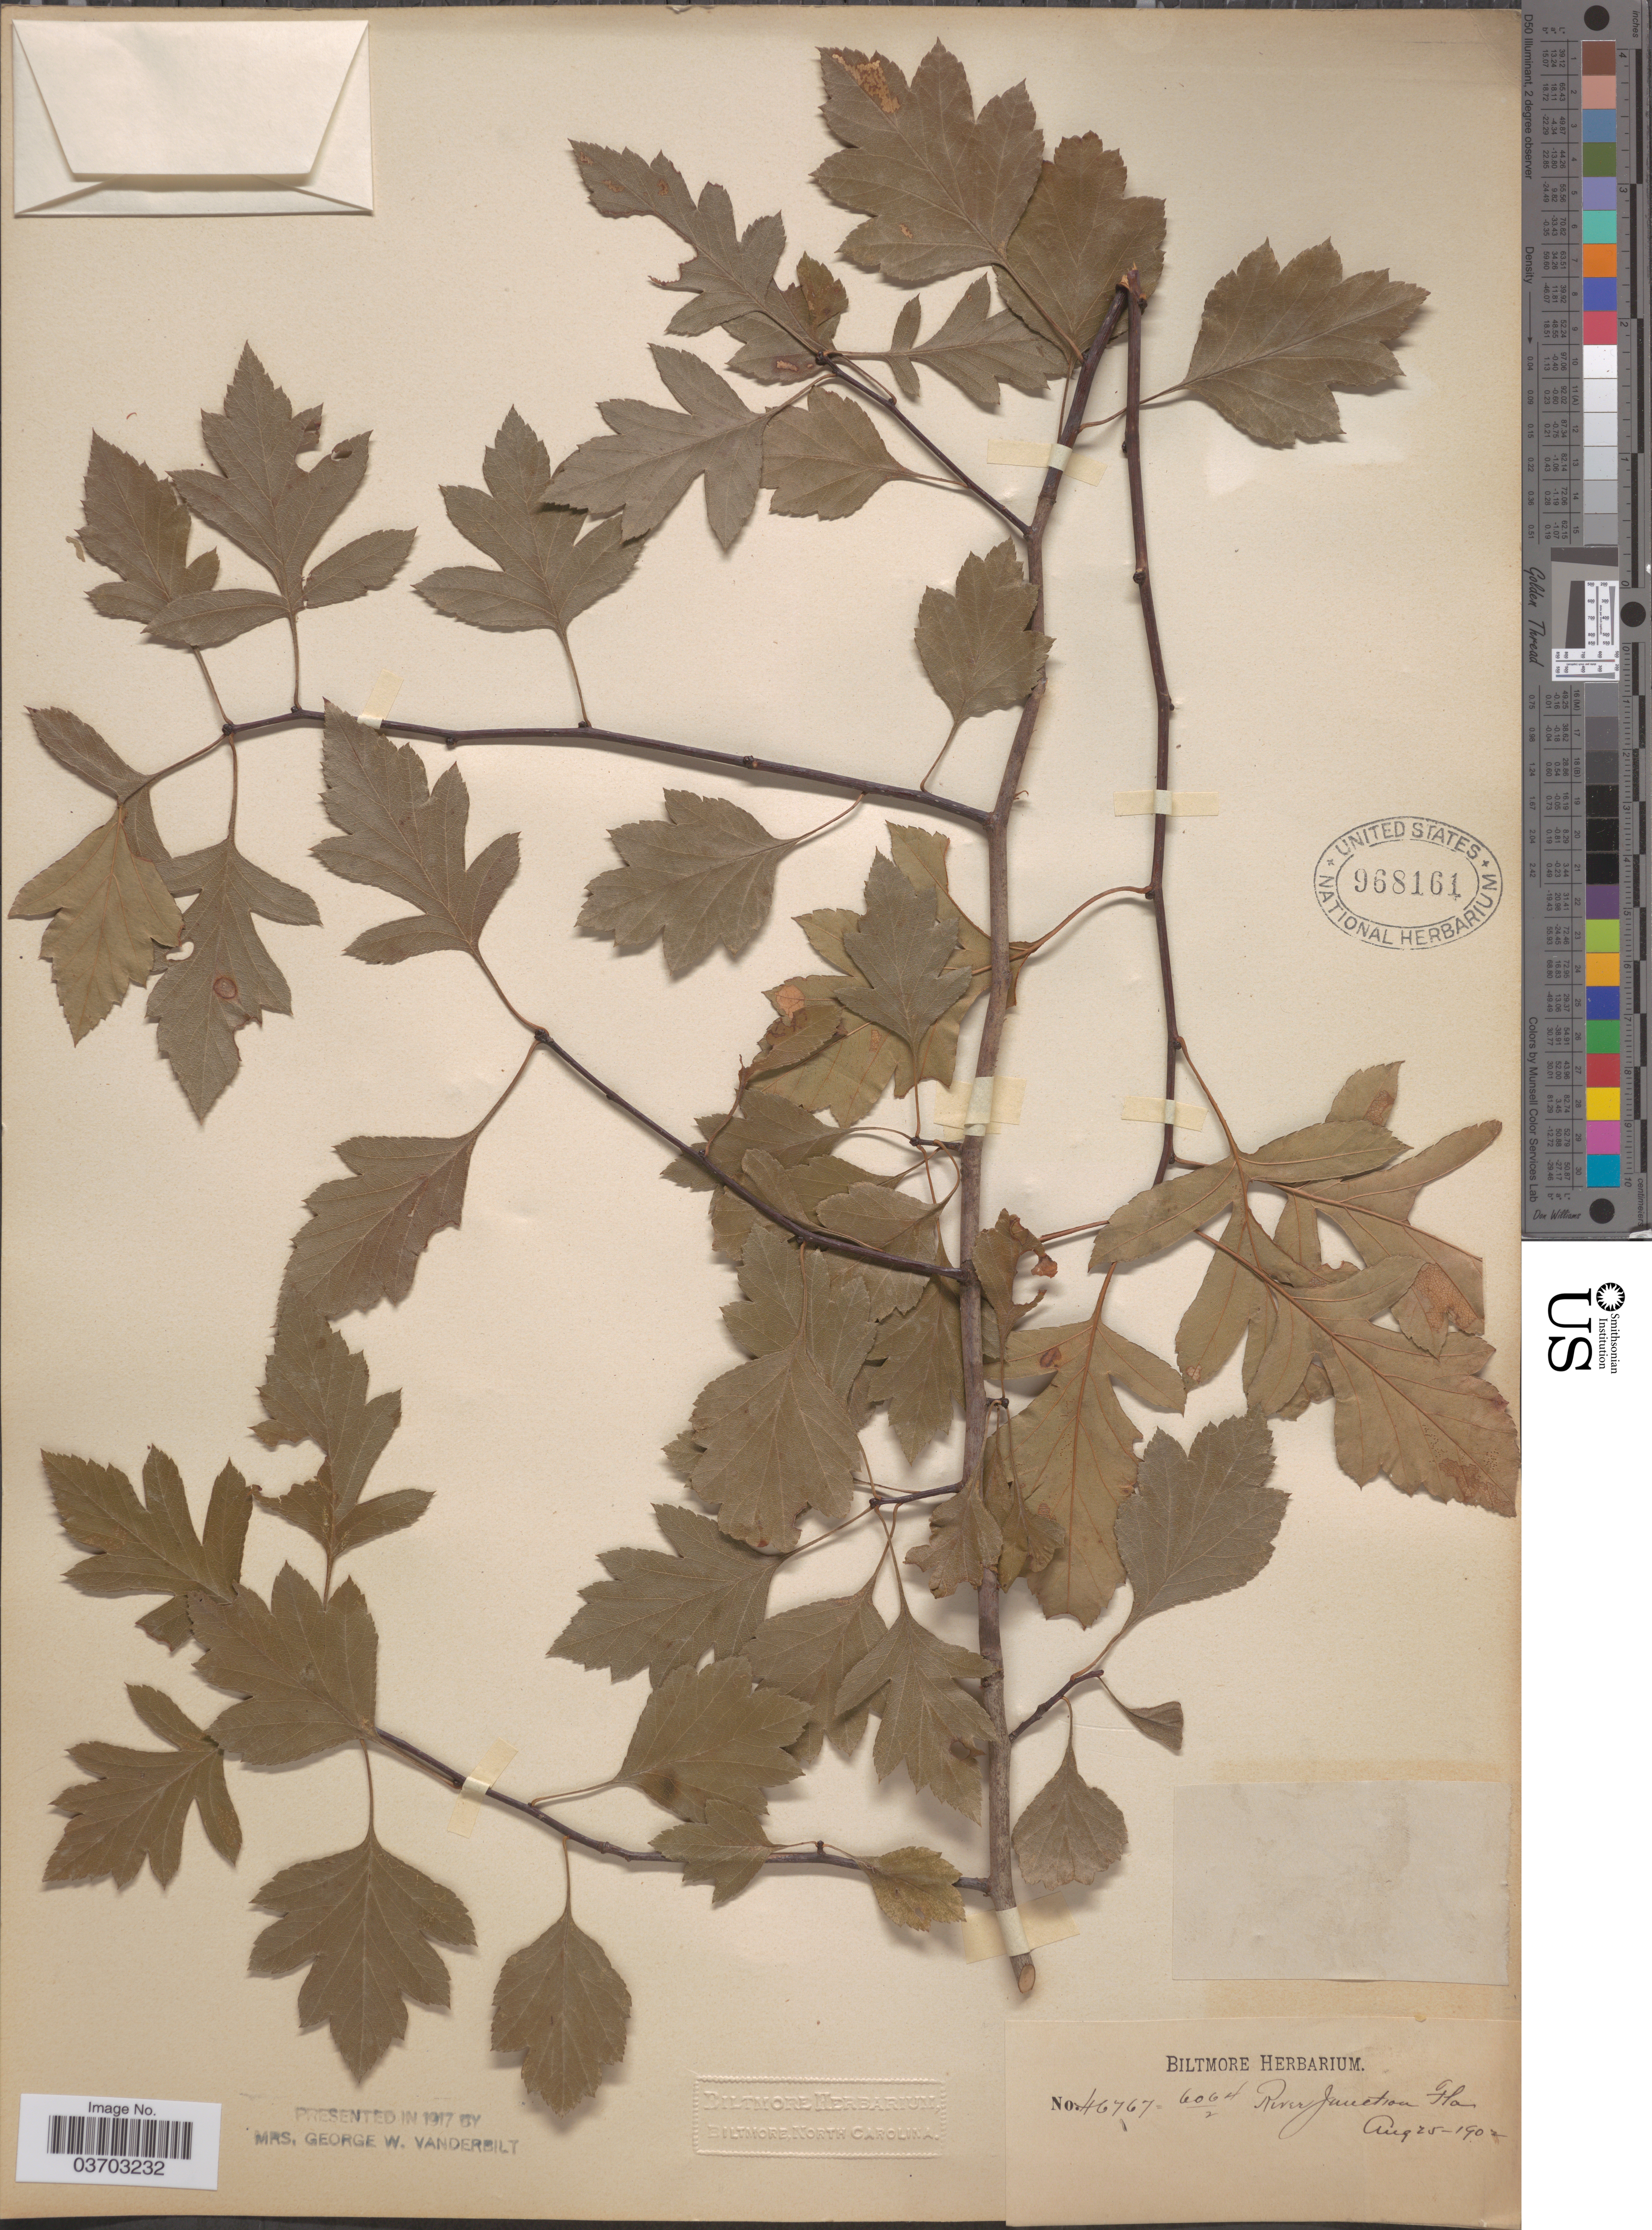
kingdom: Plantae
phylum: Tracheophyta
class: Magnoliopsida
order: Rosales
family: Rosaceae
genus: Crataegus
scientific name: Crataegus sp.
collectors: ex herb. Biltmore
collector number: H6767=6064/2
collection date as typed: Transcribed d/m/y: 25/1/902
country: United States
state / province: Florida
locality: River Junction.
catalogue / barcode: US 968161